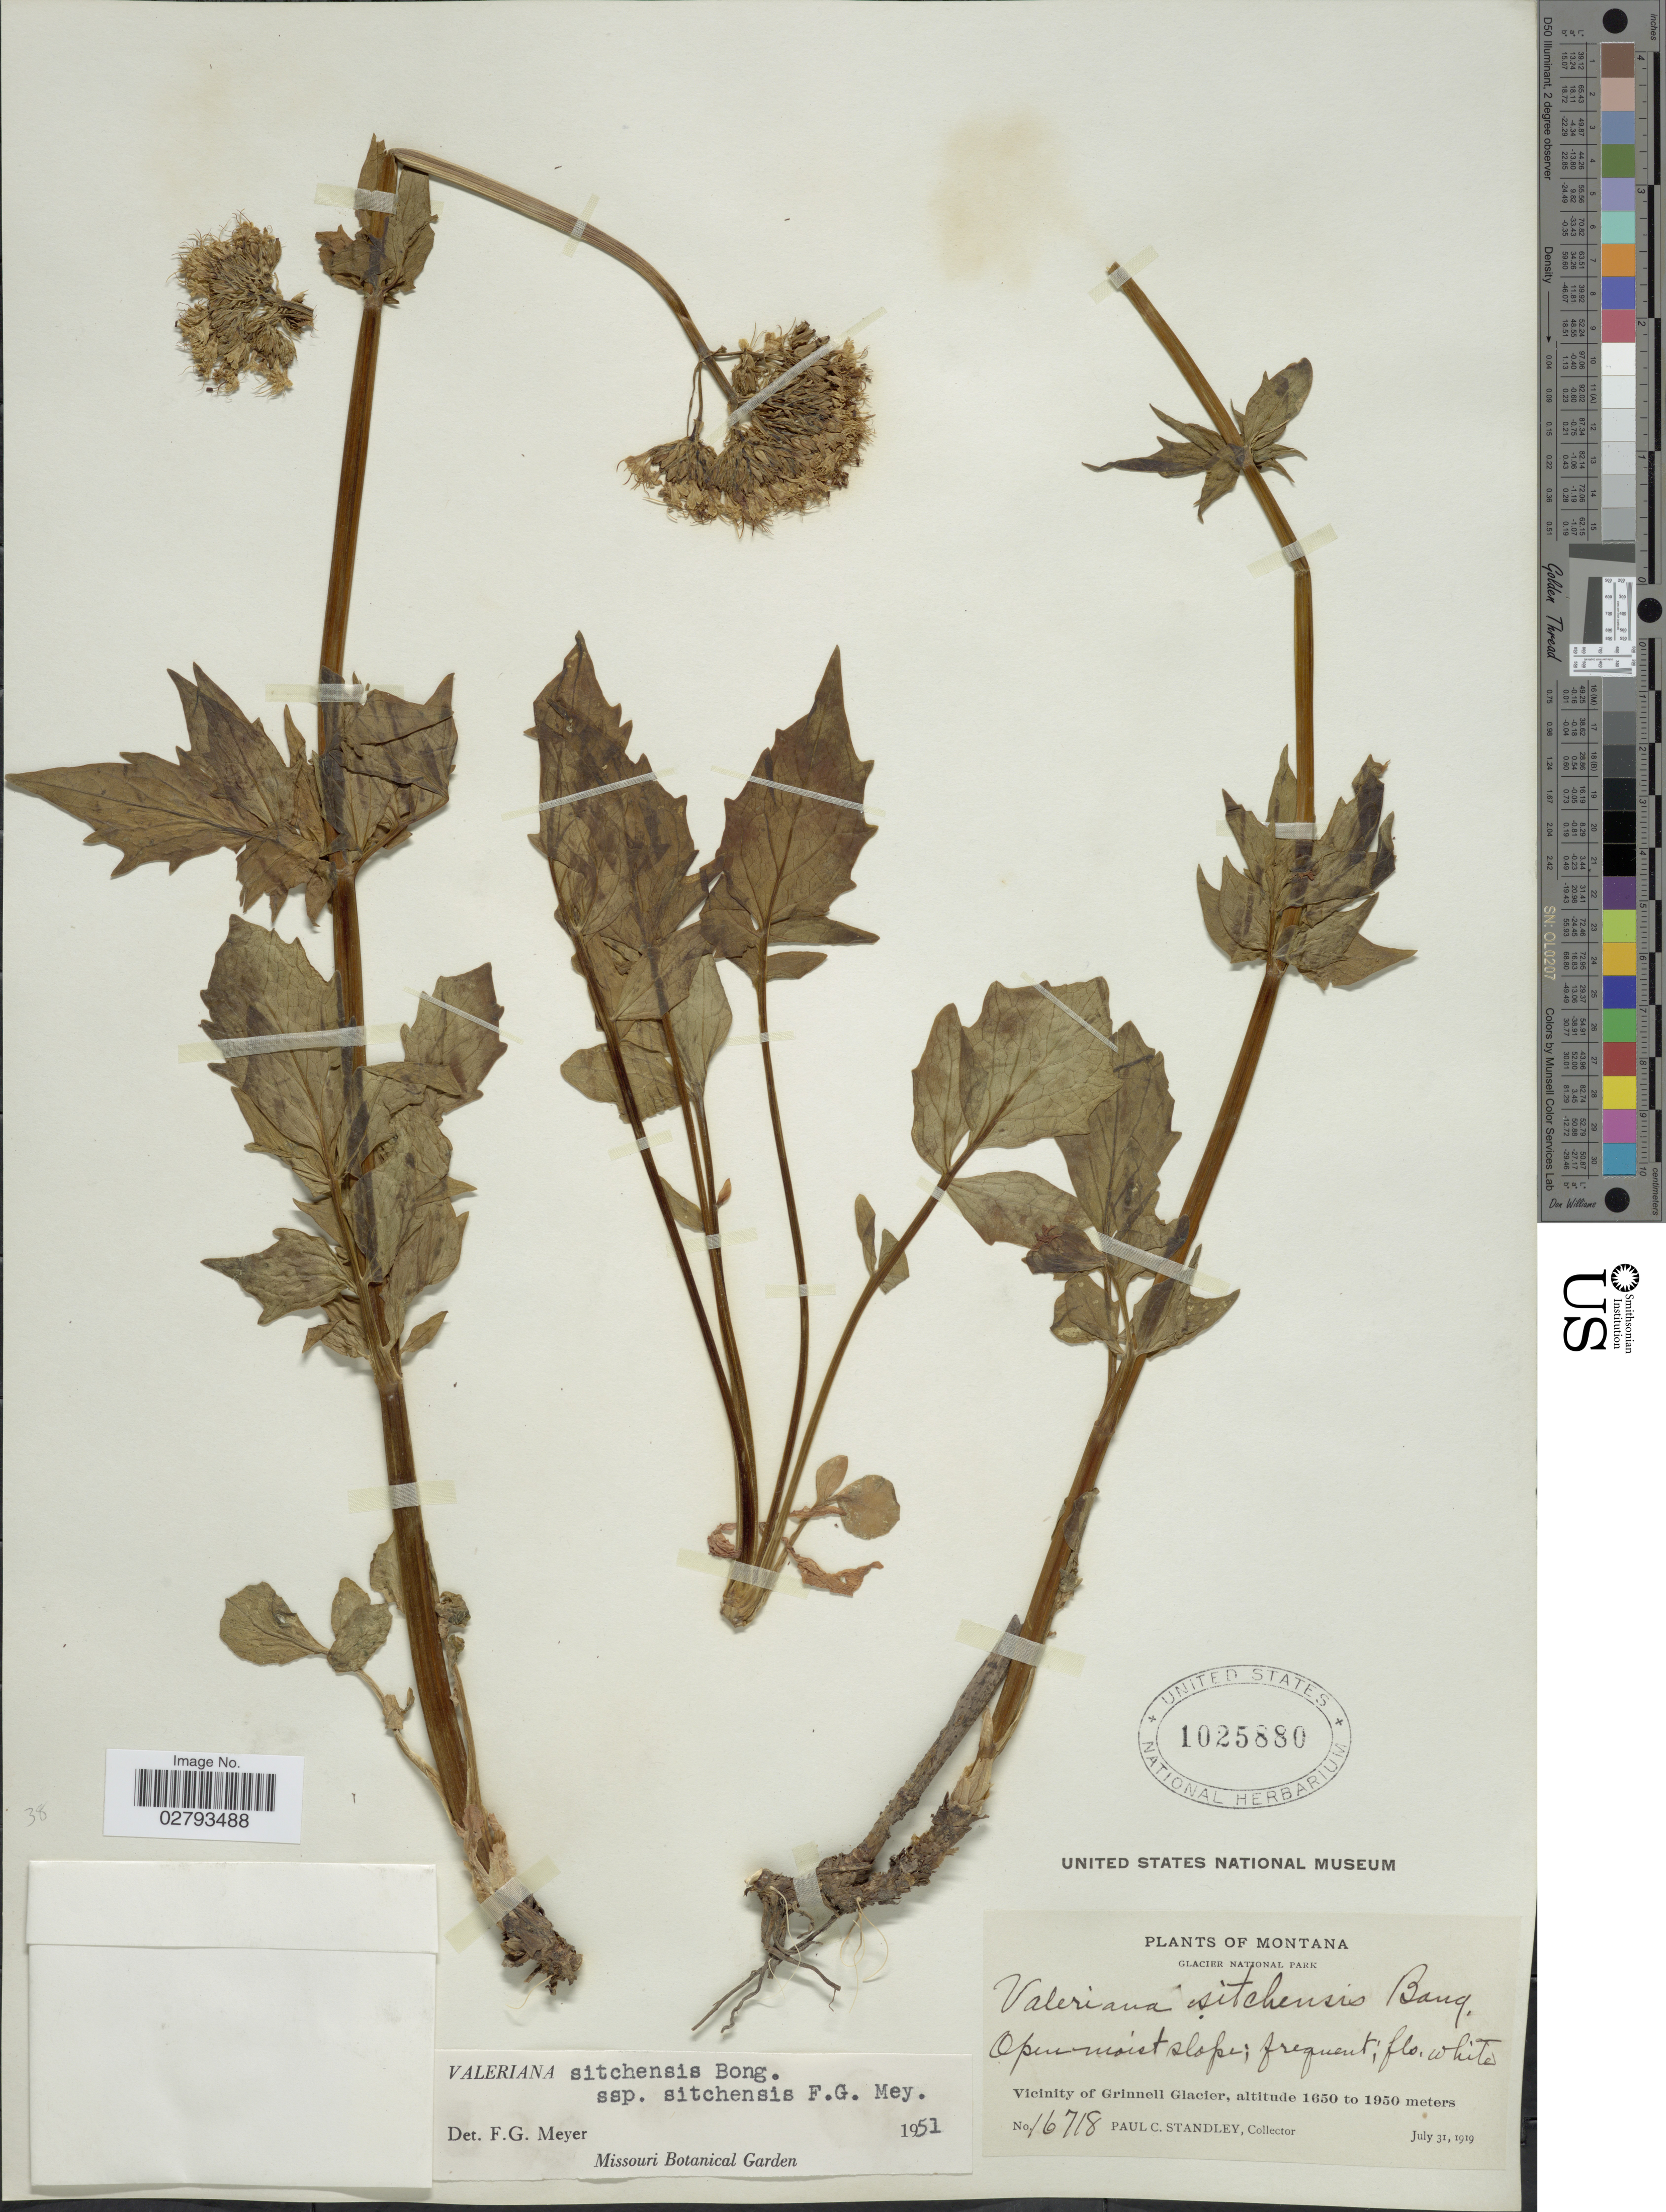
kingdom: Plantae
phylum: Tracheophyta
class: Magnoliopsida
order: Dipsacales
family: Caprifoliaceae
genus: Valeriana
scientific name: Valeriana sitchensis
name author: Bong.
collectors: P. C. Standley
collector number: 16718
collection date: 1919-07-31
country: United States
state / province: Montana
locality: Glacier National Park. Vicinity of Grinnell Glacier.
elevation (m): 1650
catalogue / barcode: US 1025880